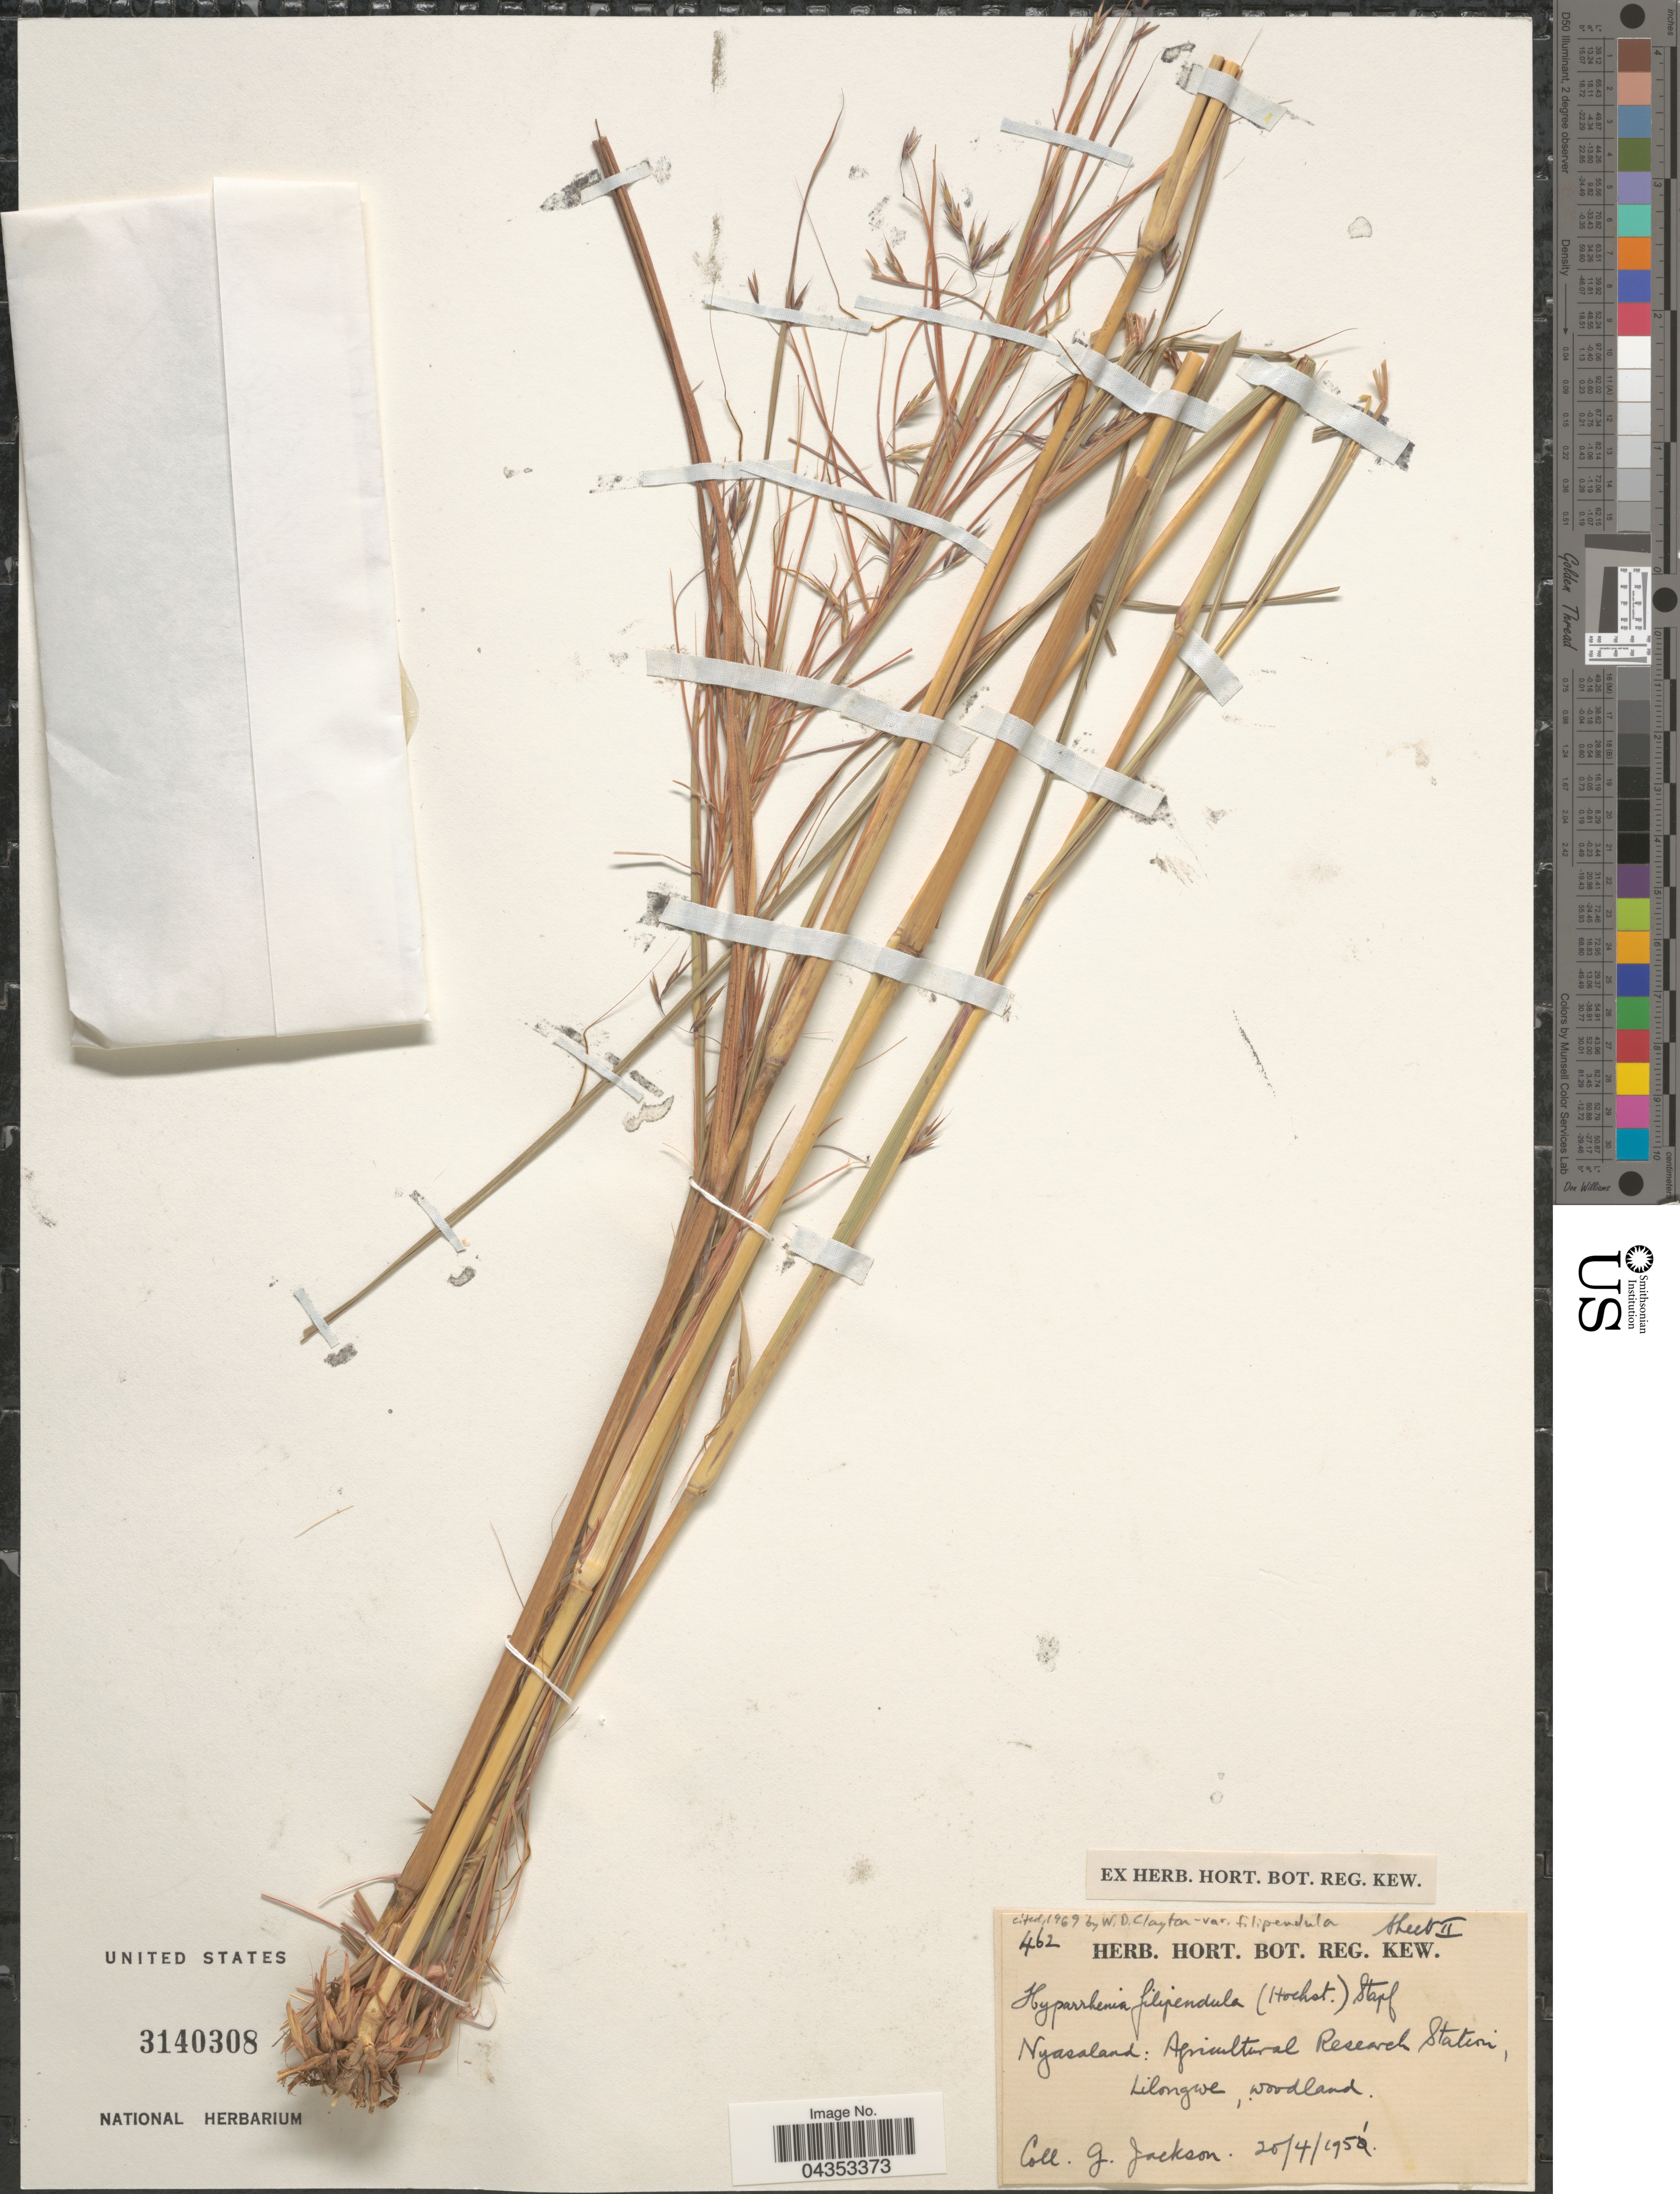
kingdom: Plantae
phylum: Tracheophyta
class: Liliopsida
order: Poales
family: Poaceae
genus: Hyparrhenia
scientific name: Hyparrhenia filipendula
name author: (Hochr.) Stapf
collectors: G. Jackson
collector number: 462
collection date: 1951-04-20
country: Malawi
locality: Nyasaland: Agricultural Research Station, Lilongwe, woodland.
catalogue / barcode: US 3140308